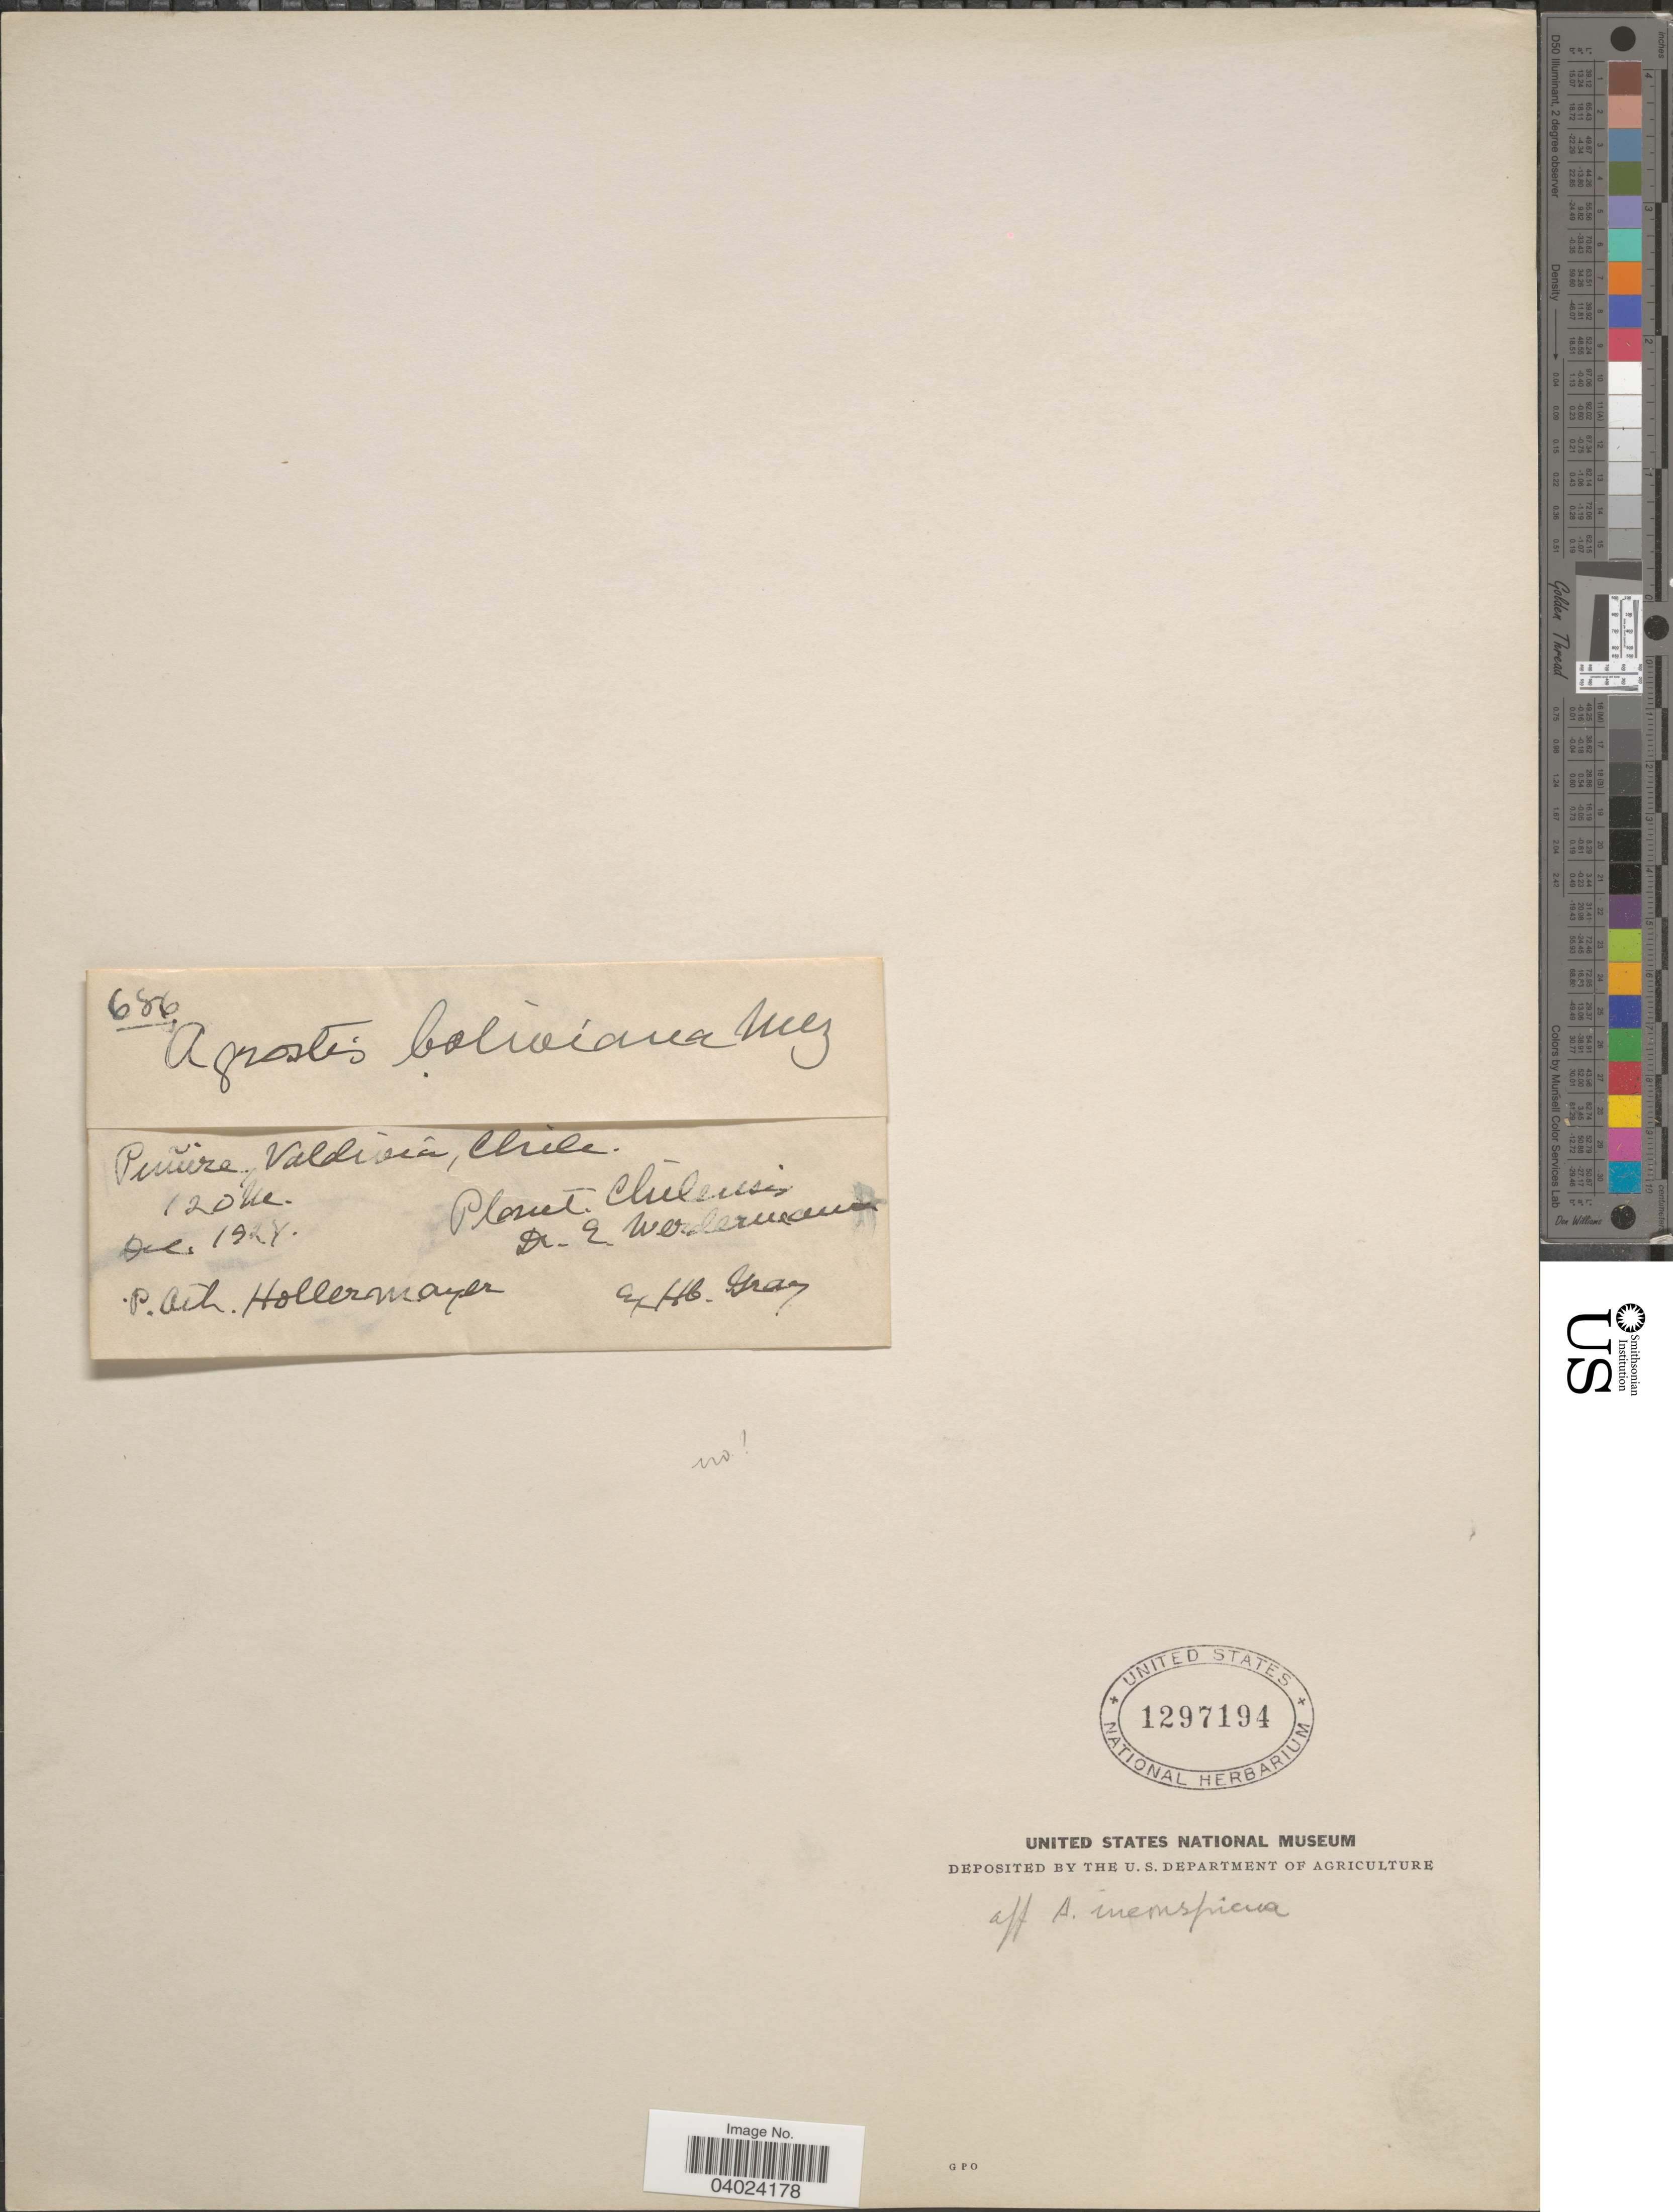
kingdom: Plantae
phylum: Tracheophyta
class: Liliopsida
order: Poales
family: Poaceae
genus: Agrostis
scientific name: Agrostis leptotricha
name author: É. Desv.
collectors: P. Hollermayer & E. Werdermann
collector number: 686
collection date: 1924-12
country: Chile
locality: Pucura, Valdivia.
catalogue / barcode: US 1297194